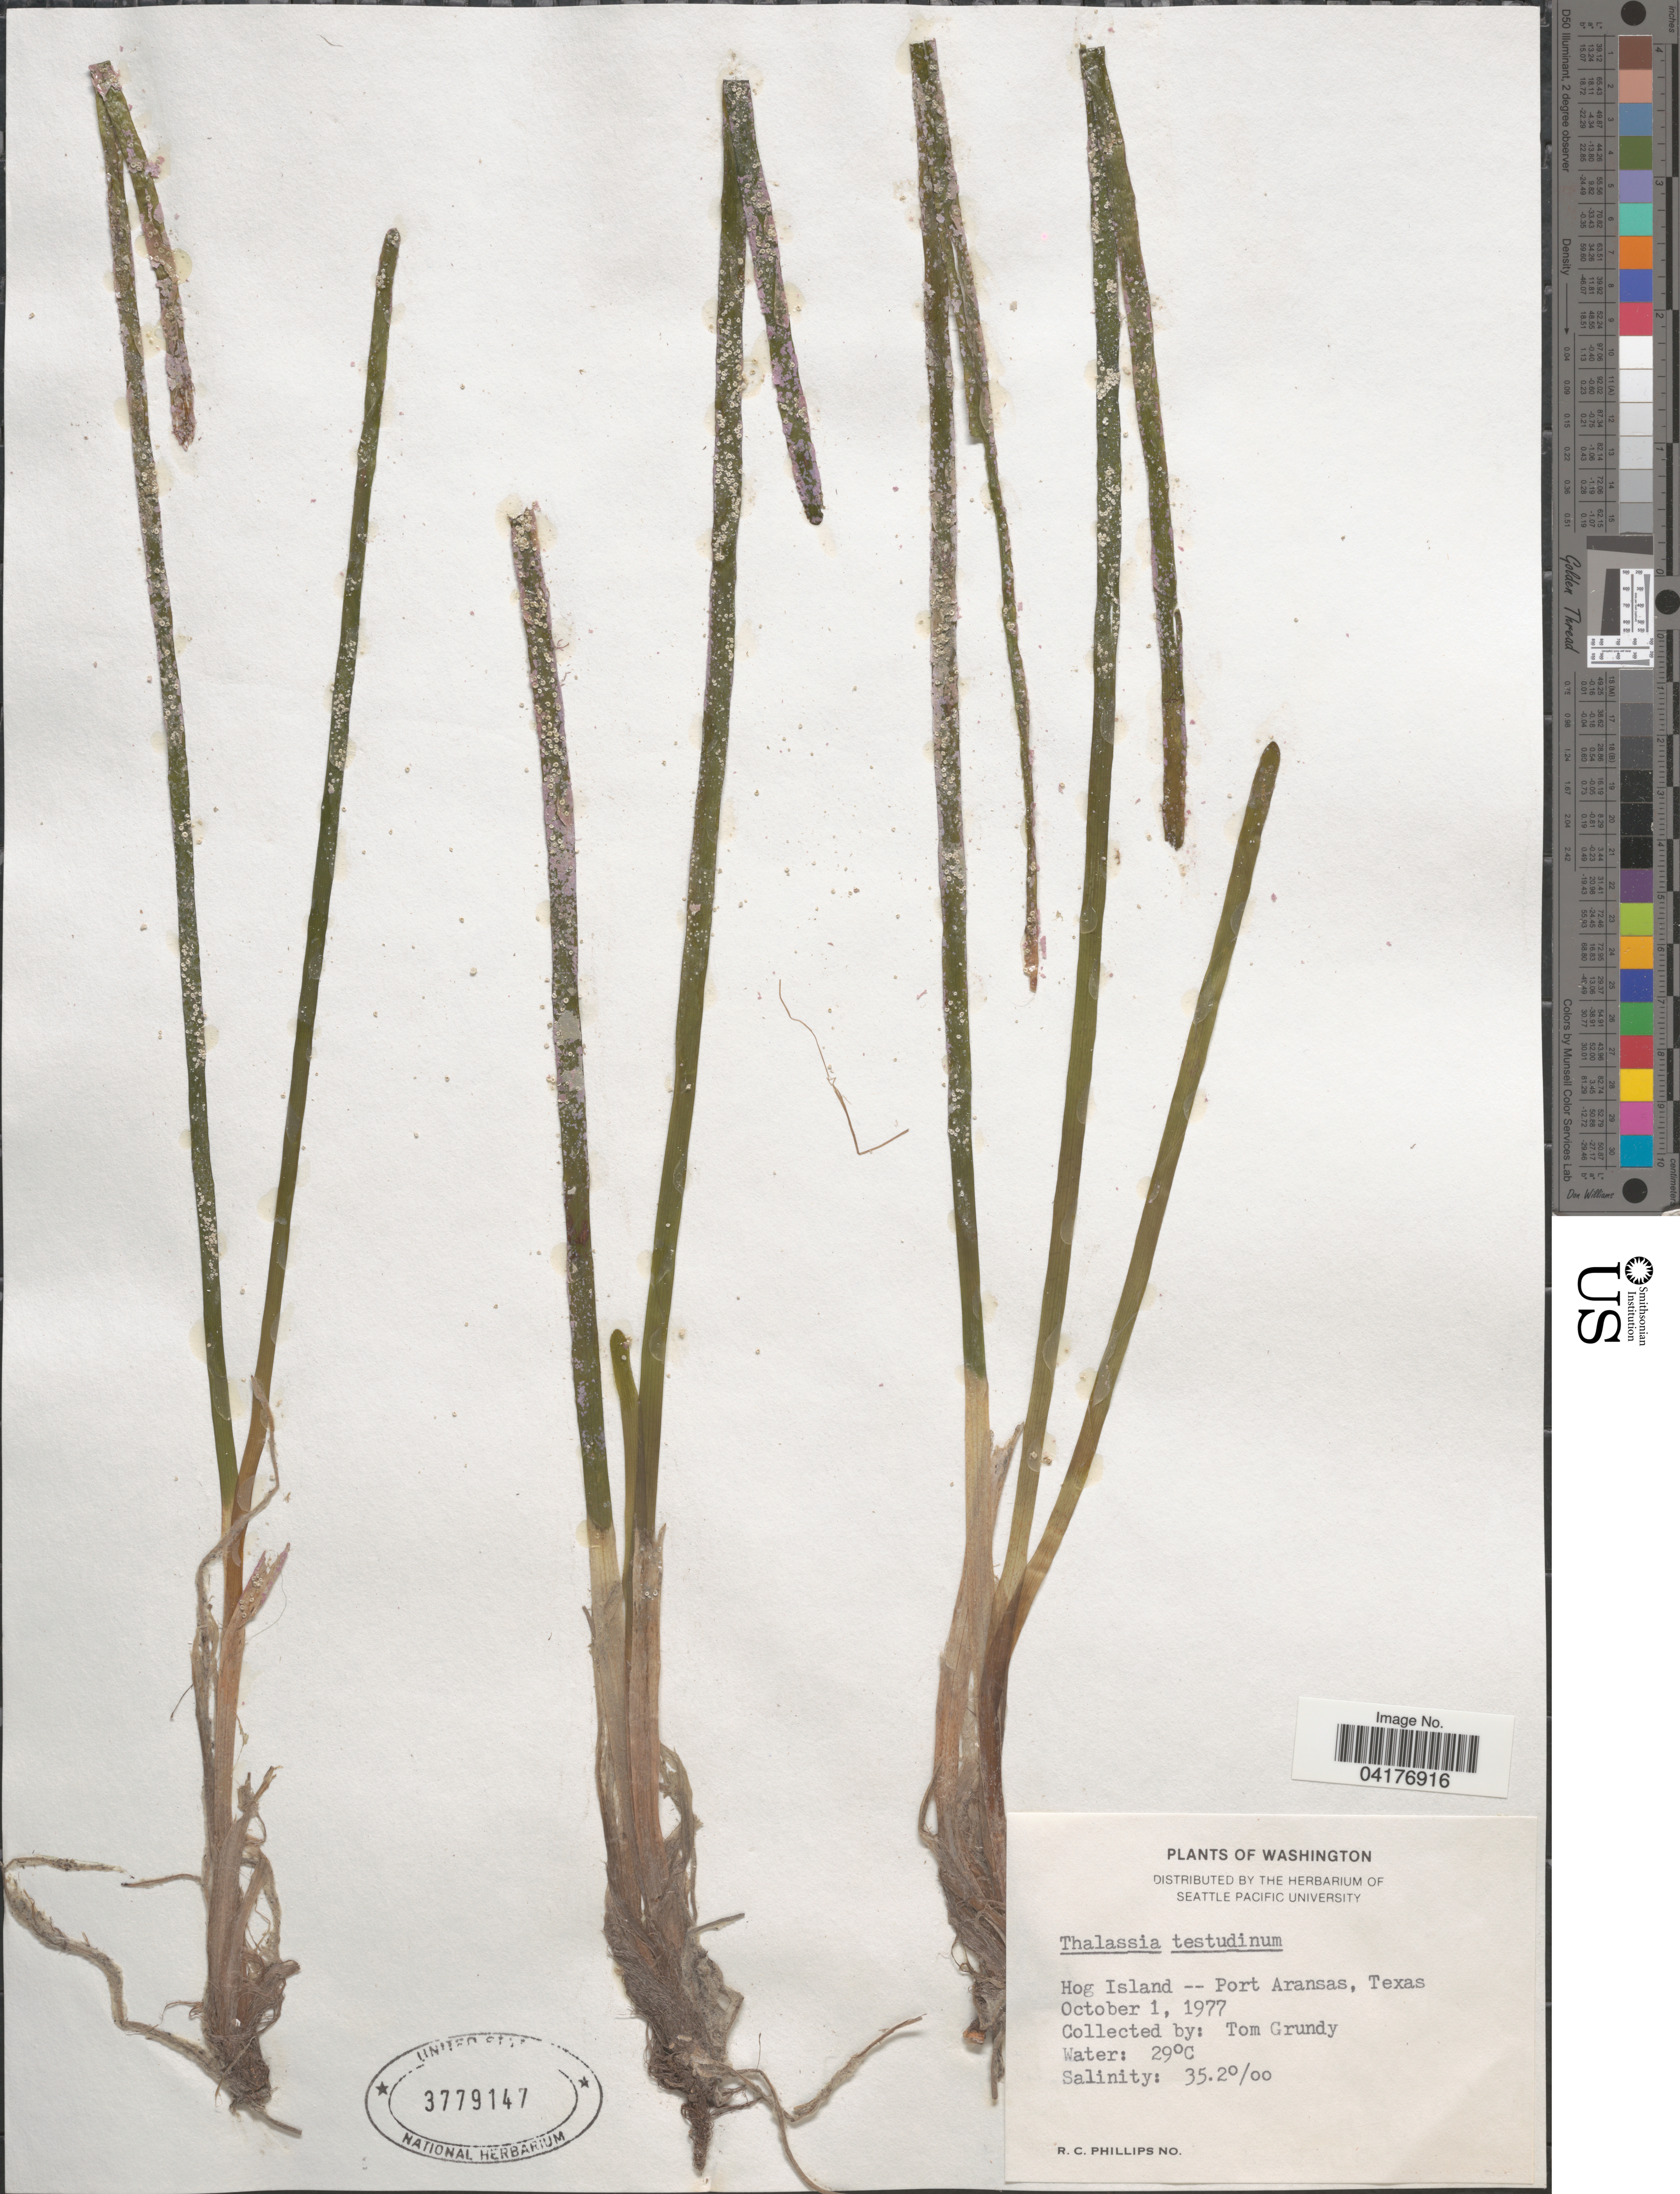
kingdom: Plantae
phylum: Tracheophyta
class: Liliopsida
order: Alismatales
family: Hydrocharitaceae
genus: Thalassia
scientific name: Thalassia testudinum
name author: Banks & Sol. ex K.D. Koenig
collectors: T. Grundy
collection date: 1977-10-01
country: United States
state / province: Texas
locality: Hog Island -- Port Aransas.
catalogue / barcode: US 3779147